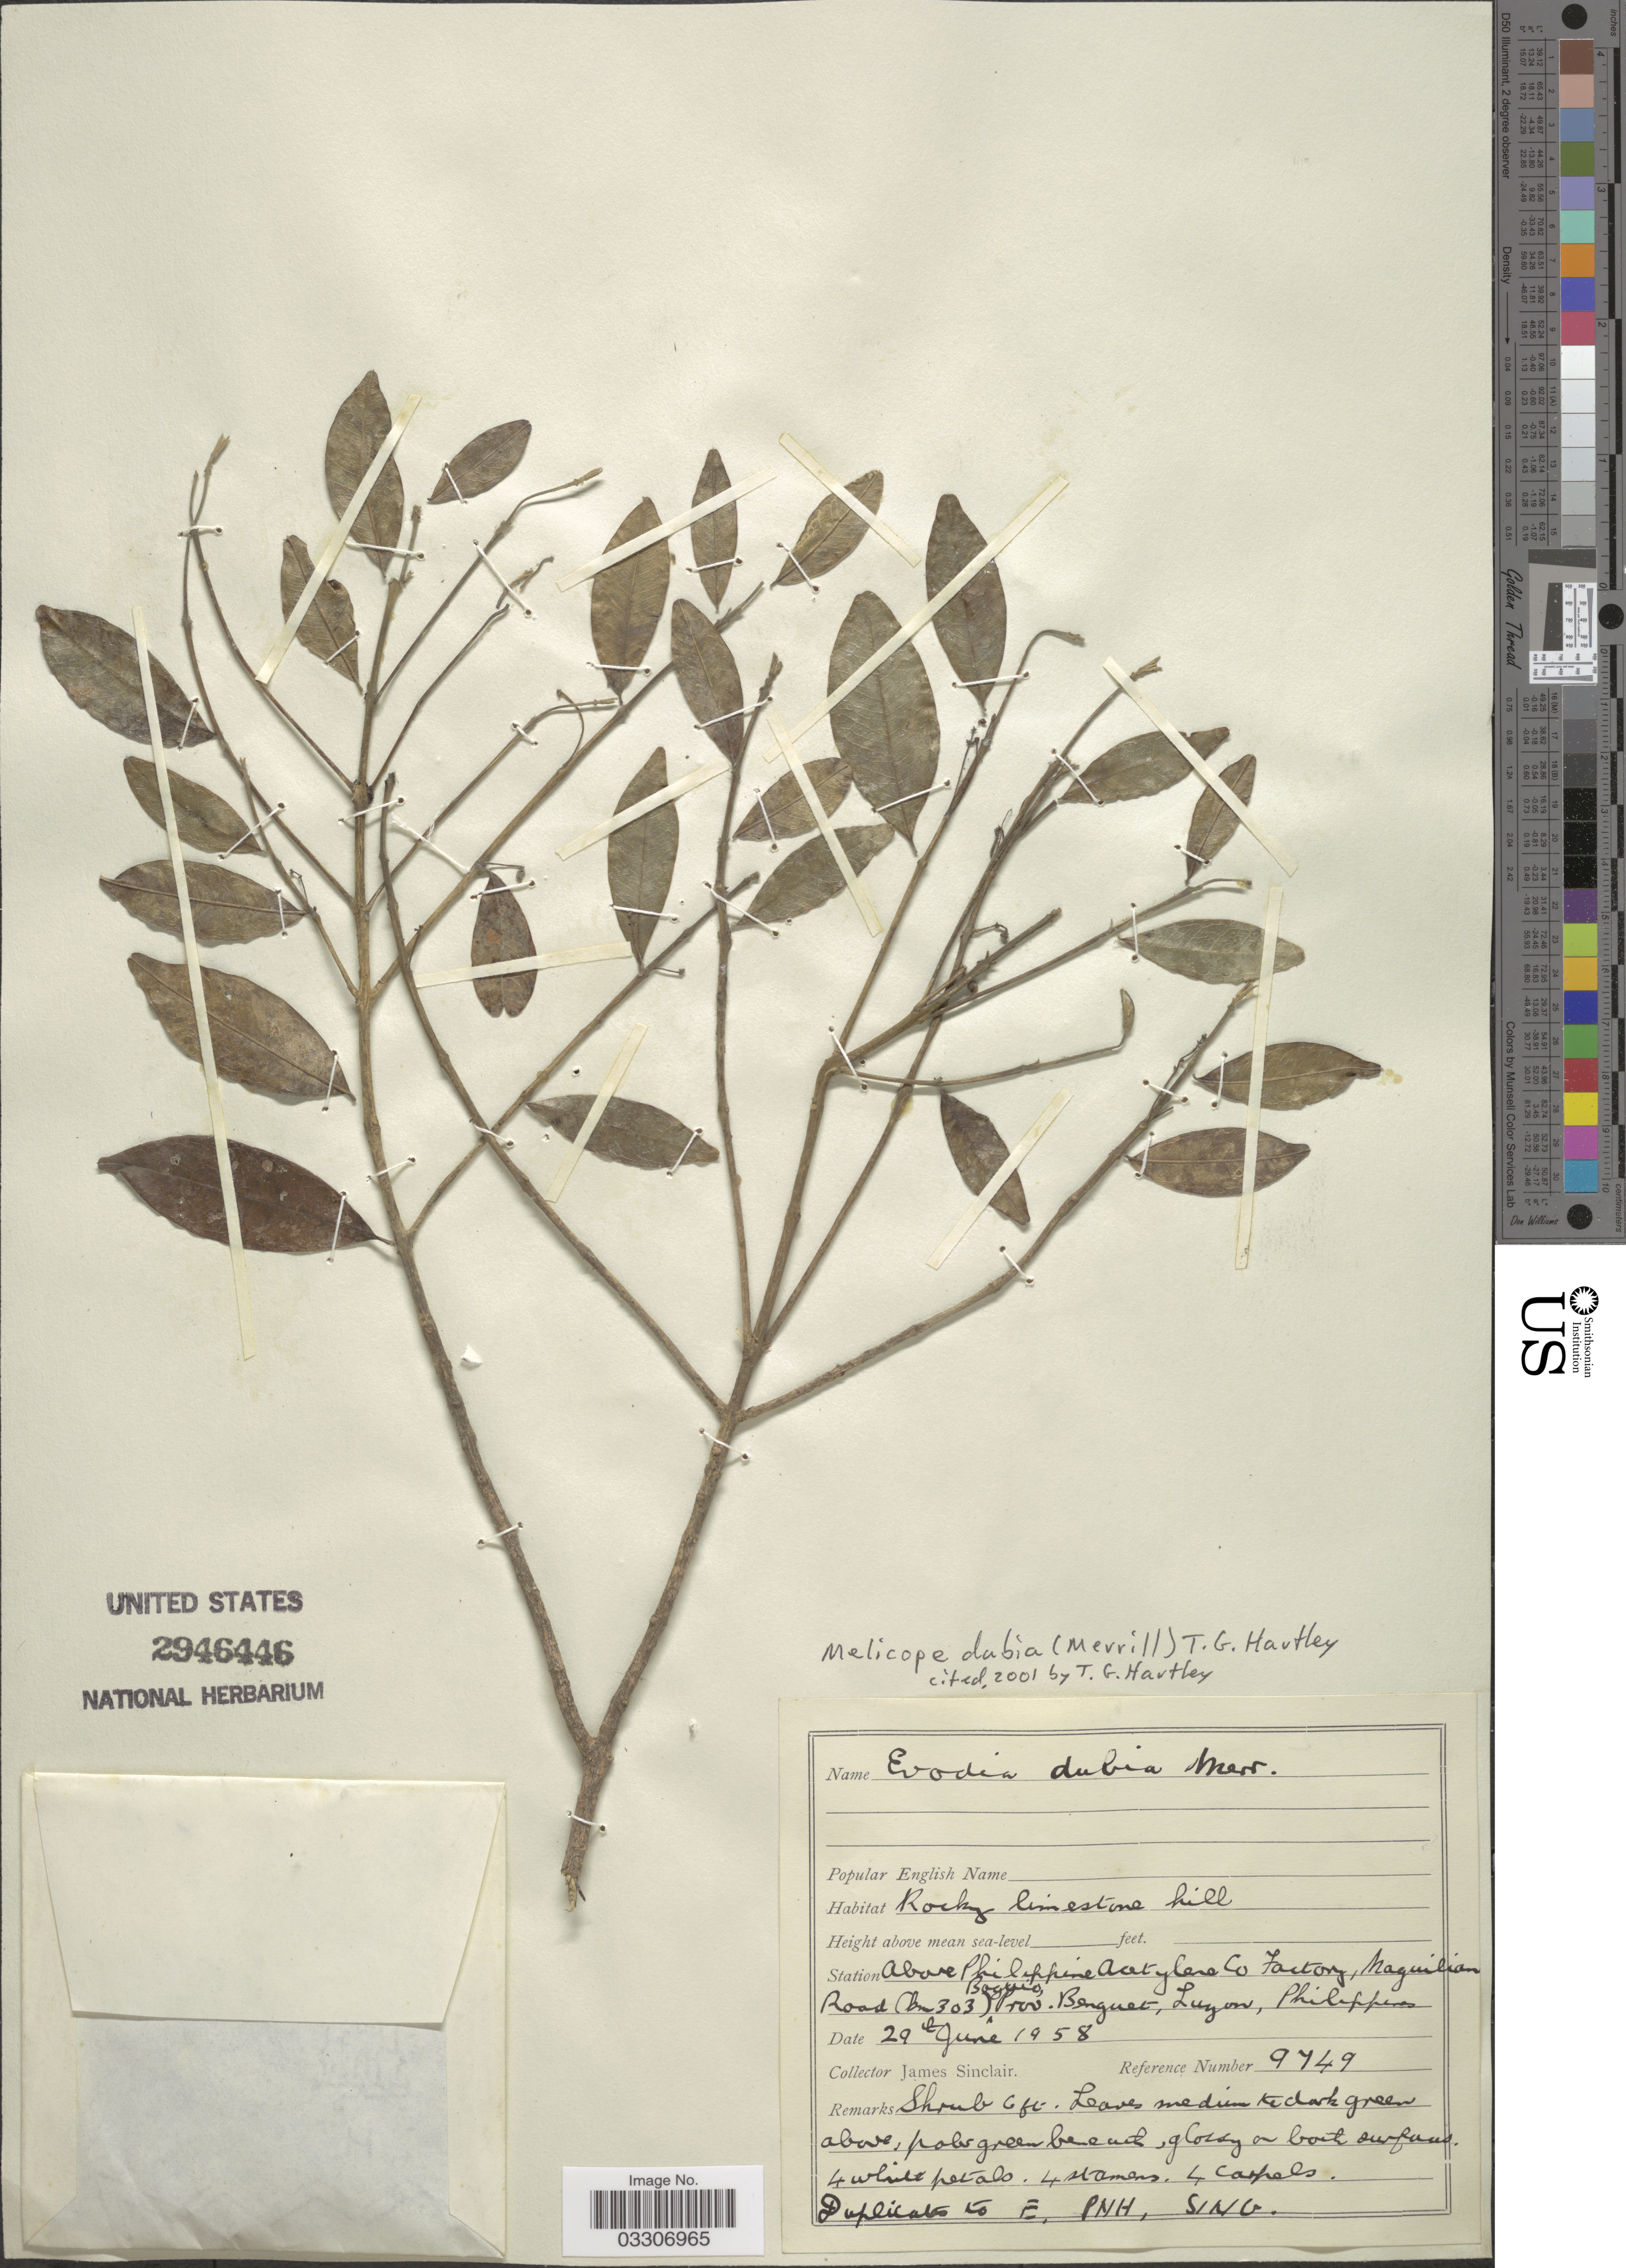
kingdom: Plantae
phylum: Tracheophyta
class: Magnoliopsida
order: Sapindales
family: Rutaceae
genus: Melicope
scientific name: Melicope dubia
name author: (Merr.) T.G. Hartley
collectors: J. Sinclair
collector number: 9749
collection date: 1958-06-29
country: Philippines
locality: Station Above Philippine Acetylene Co Factory, Maguilian Road (km303) Baguio, Prov. Benguet, Luzon.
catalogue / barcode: US 2946446